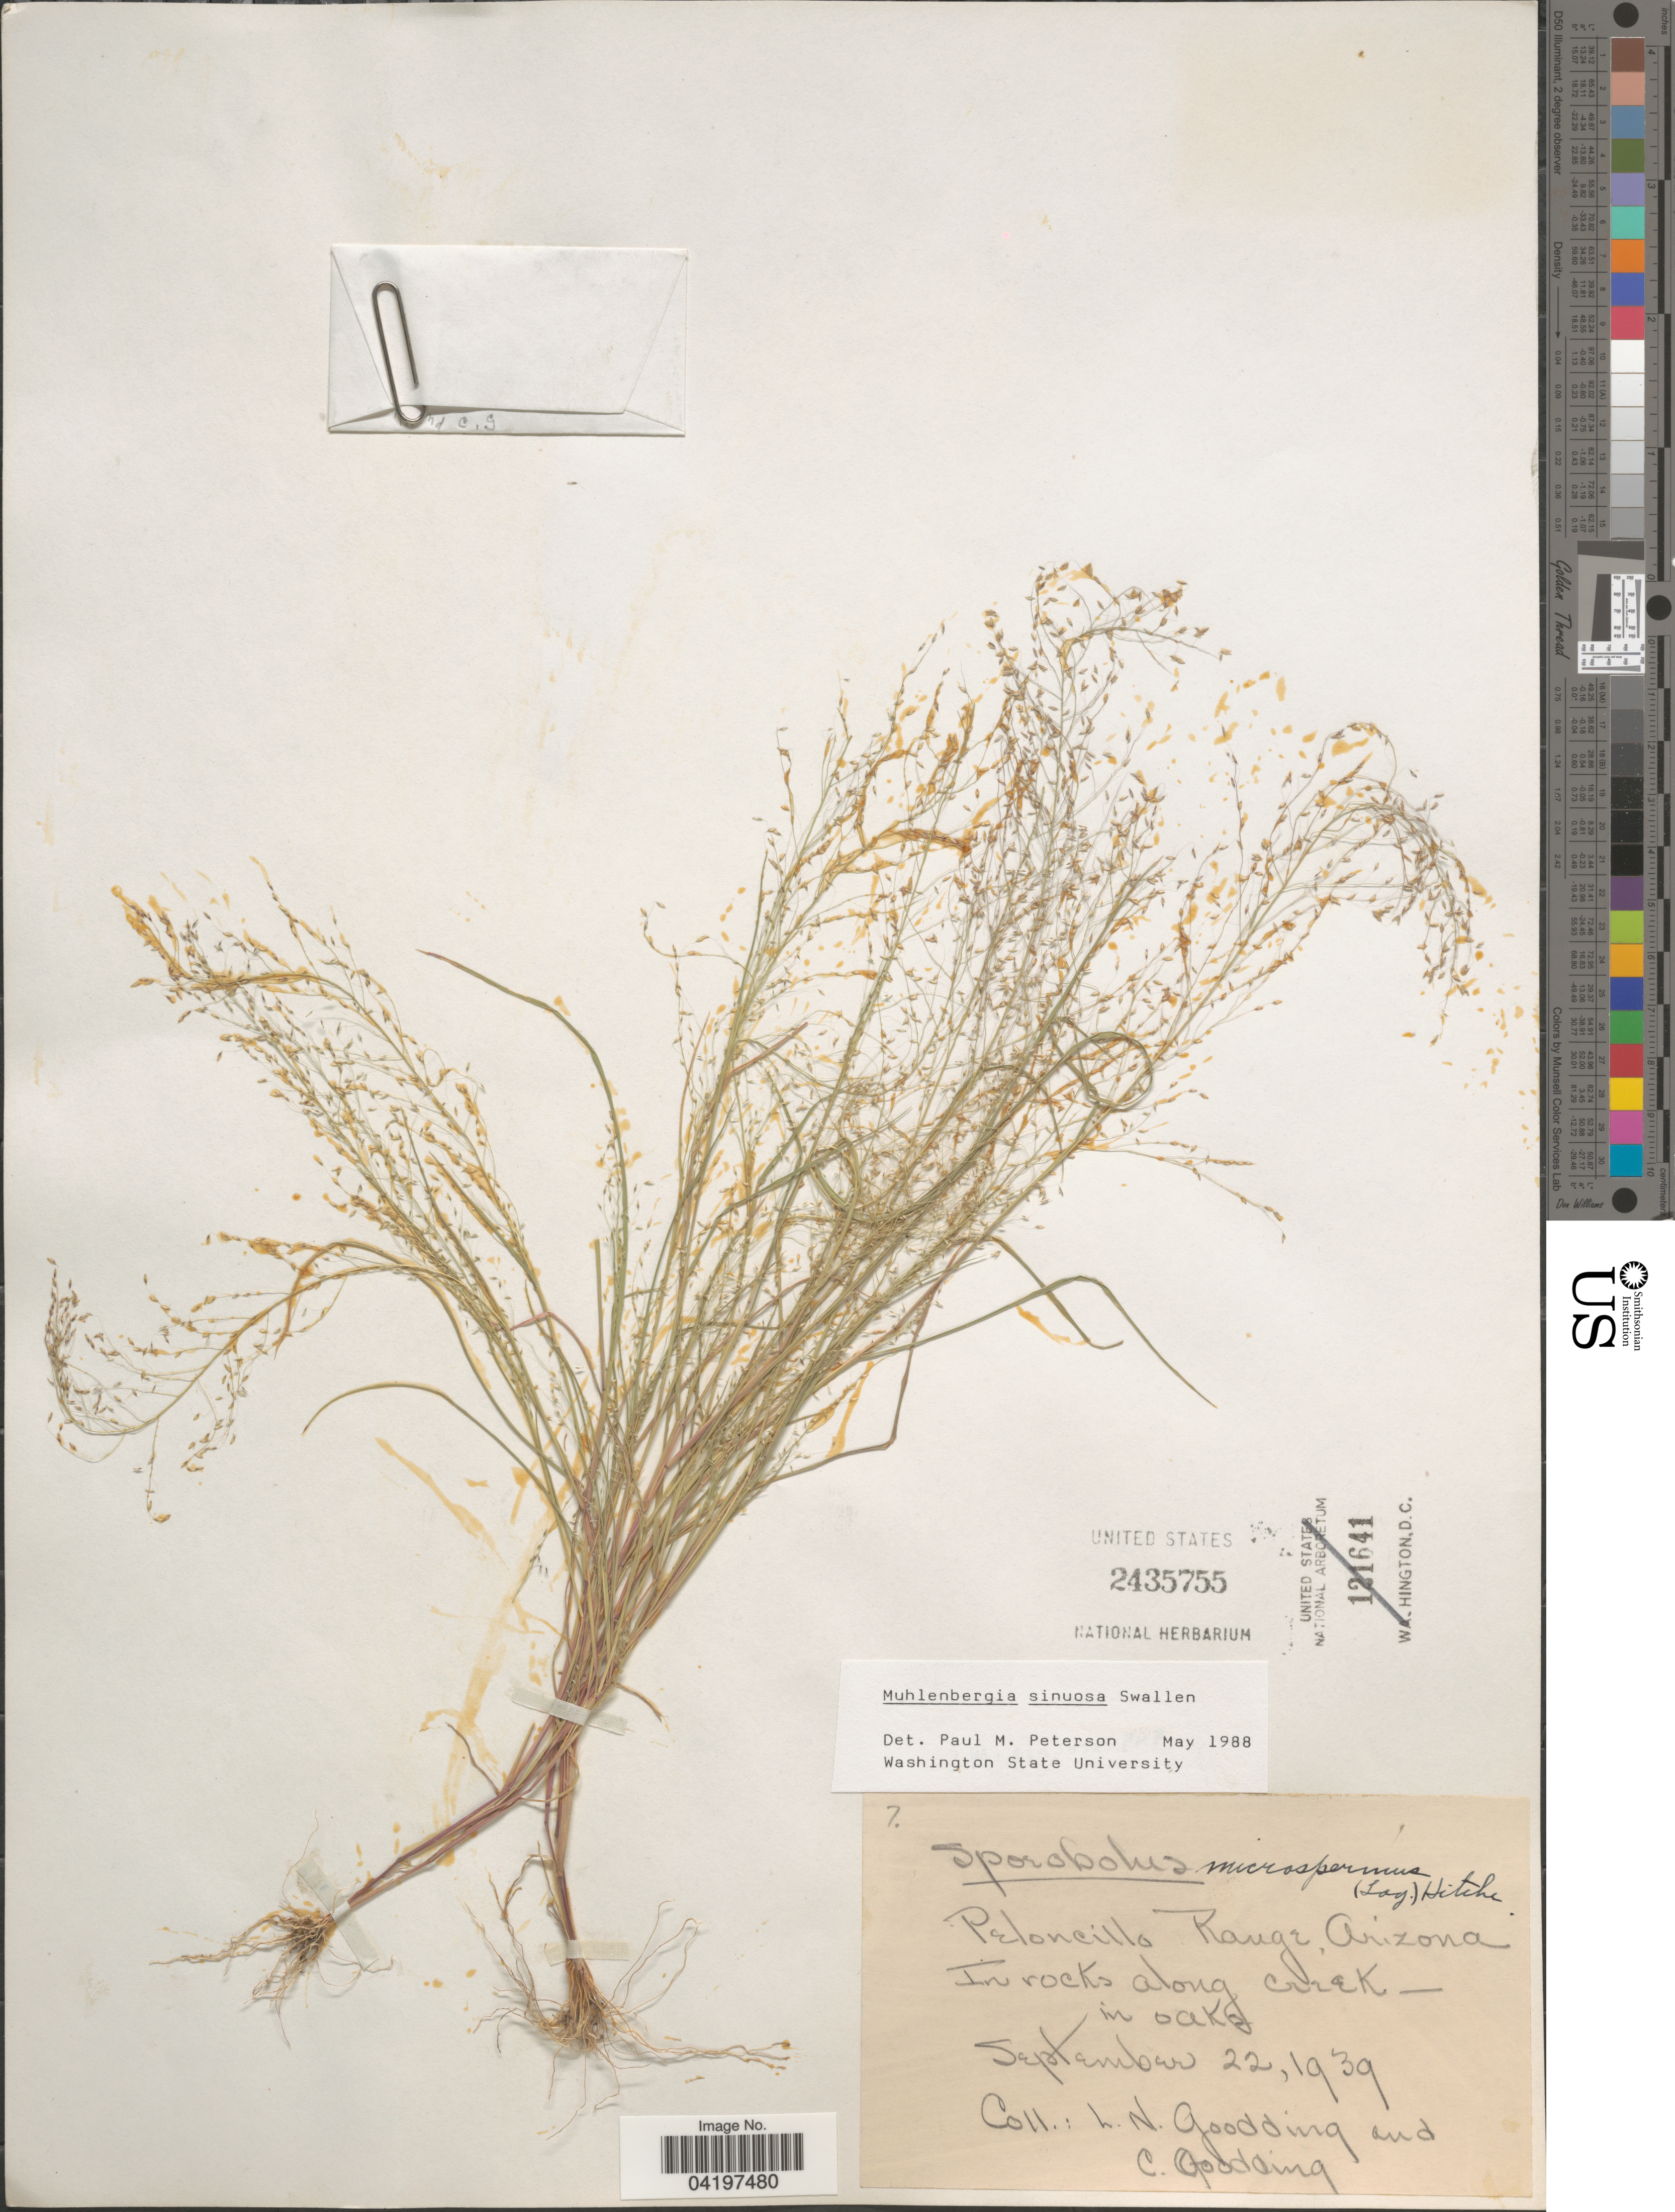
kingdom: Plantae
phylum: Tracheophyta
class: Liliopsida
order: Poales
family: Poaceae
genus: Muhlenbergia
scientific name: Muhlenbergia sinuosa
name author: Swallen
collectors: L. N. Goodding & C. Goodding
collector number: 7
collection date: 1939-09-22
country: United States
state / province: Arizona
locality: Peloncillo Range. In rocks along creek.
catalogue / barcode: US 2435755